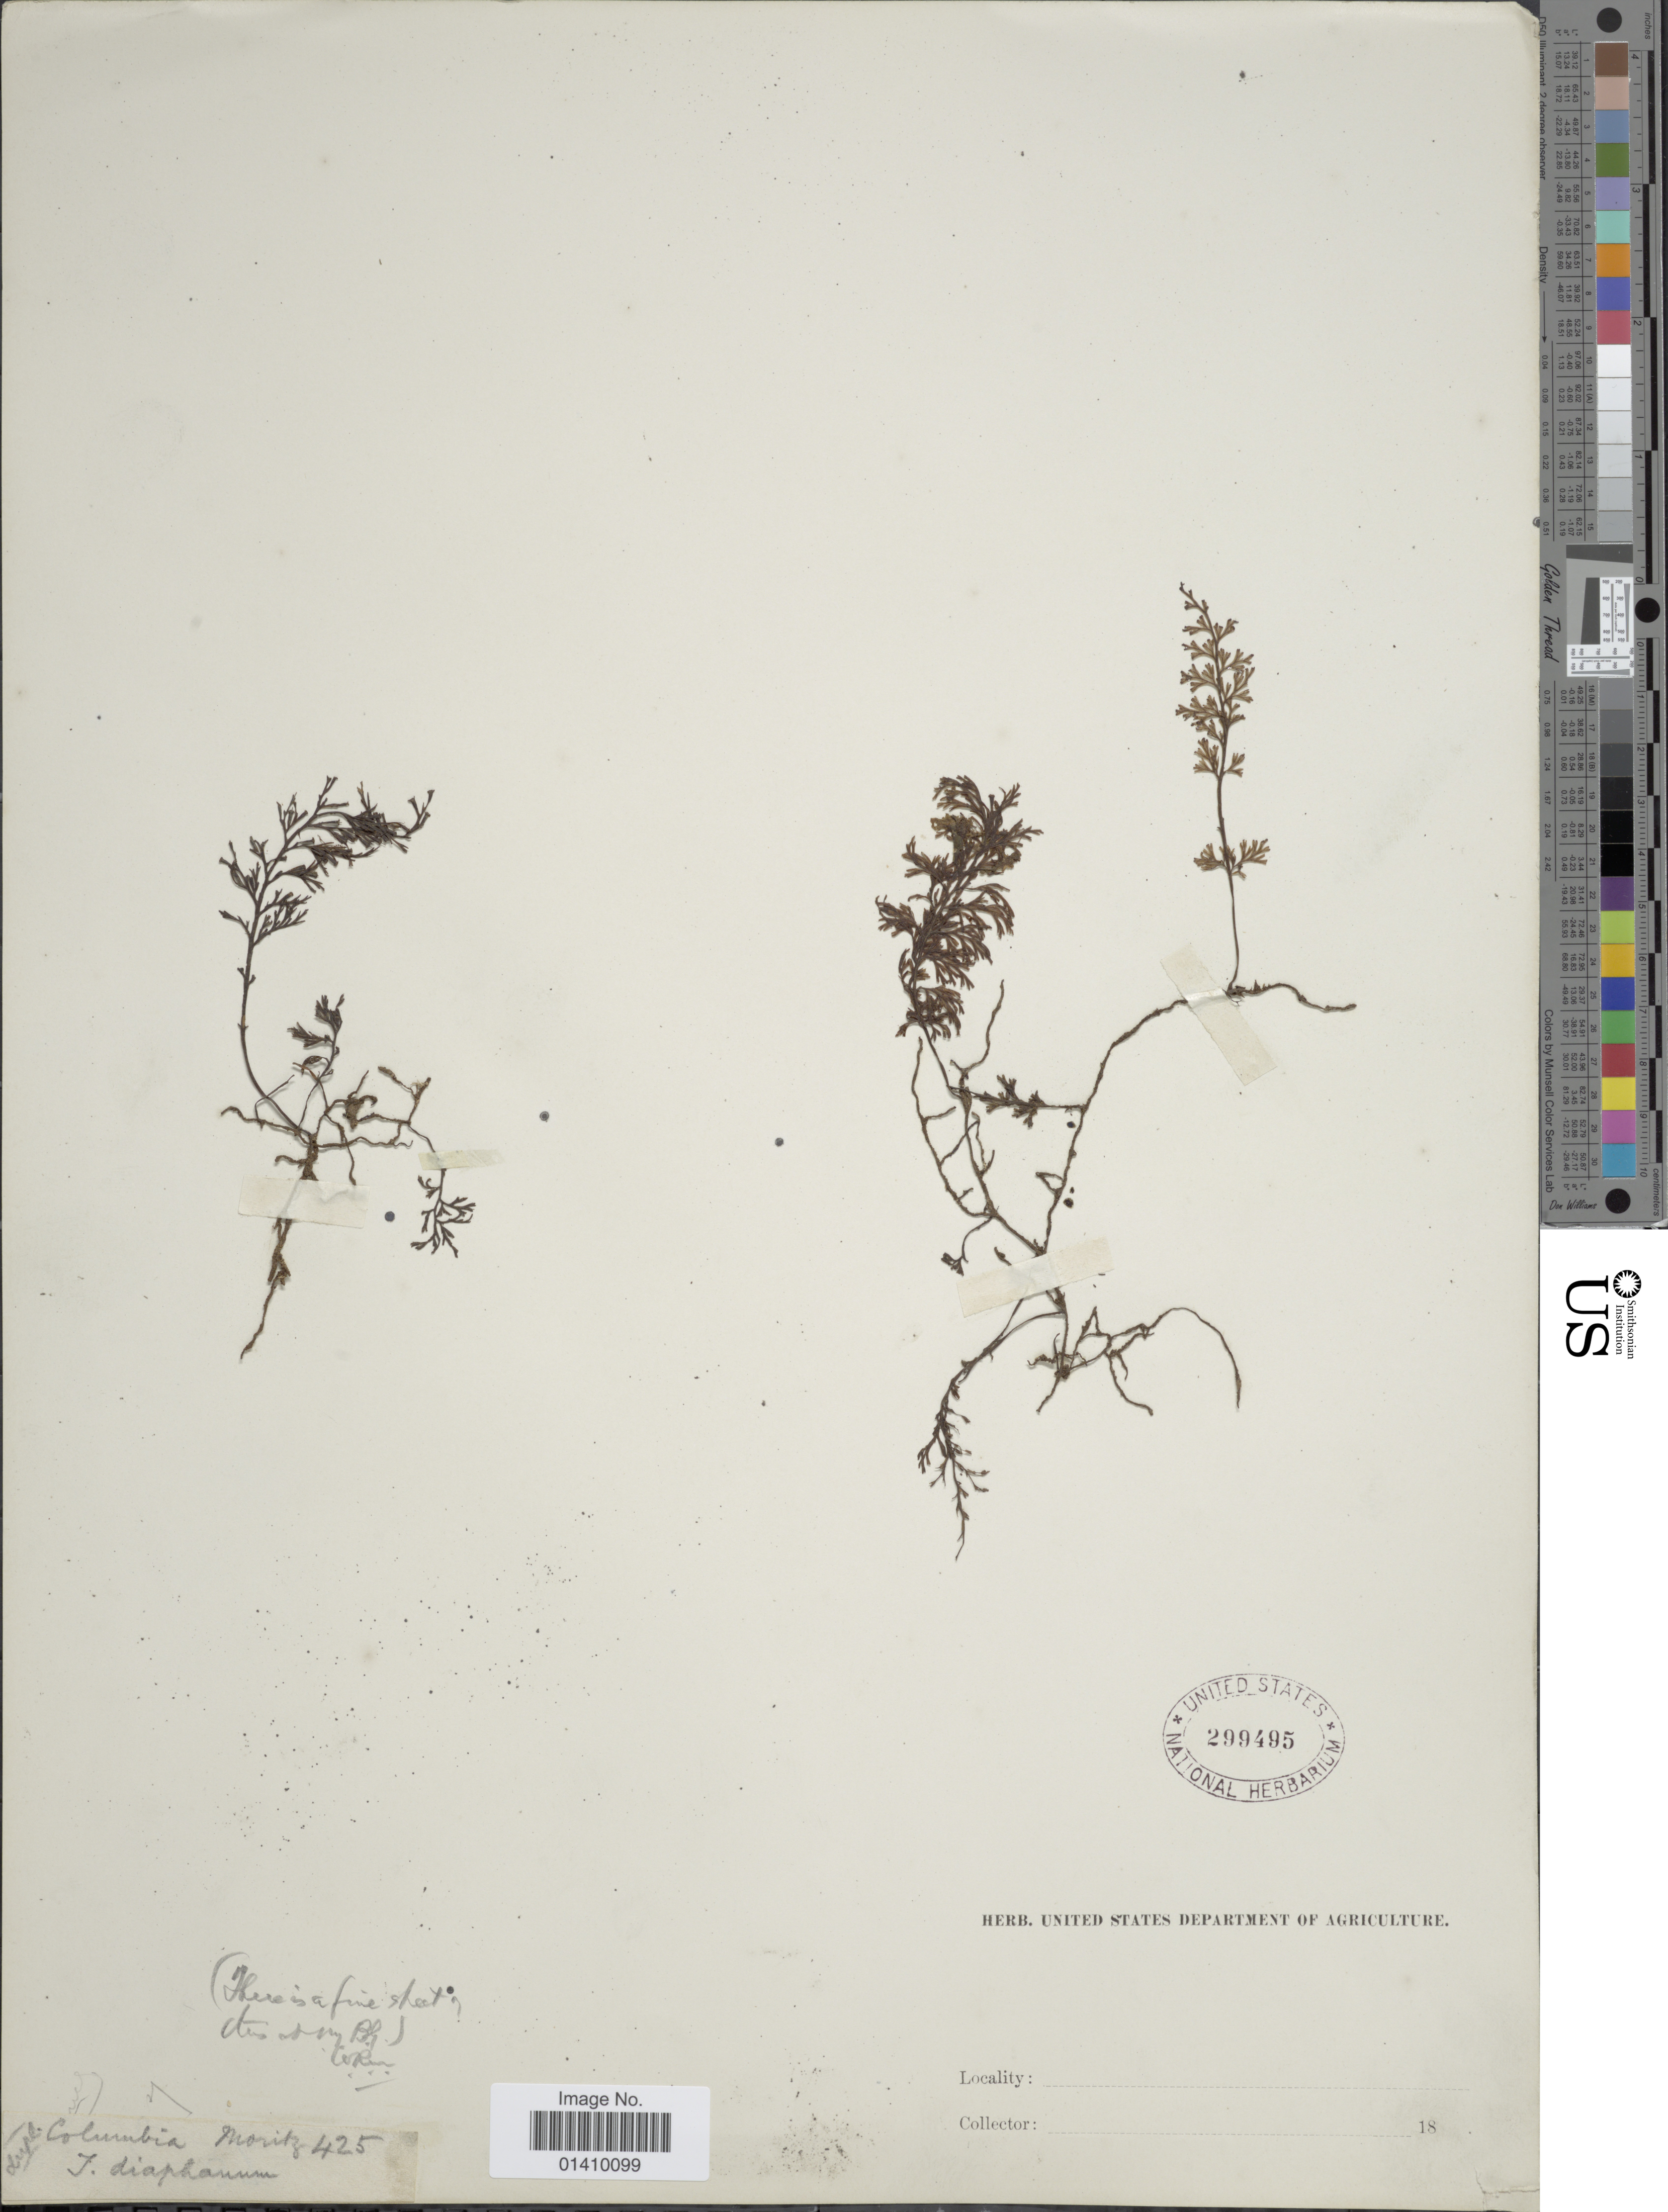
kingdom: Plantae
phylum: Tracheophyta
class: Polypodiopsida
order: Hymenophyllales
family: Hymenophyllaceae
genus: Polyphlebium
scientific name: Polyphlebium diaphanum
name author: (Kunth) Ebihara & Dubuisson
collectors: Moritz, --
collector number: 425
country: Colombia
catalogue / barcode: US 299495